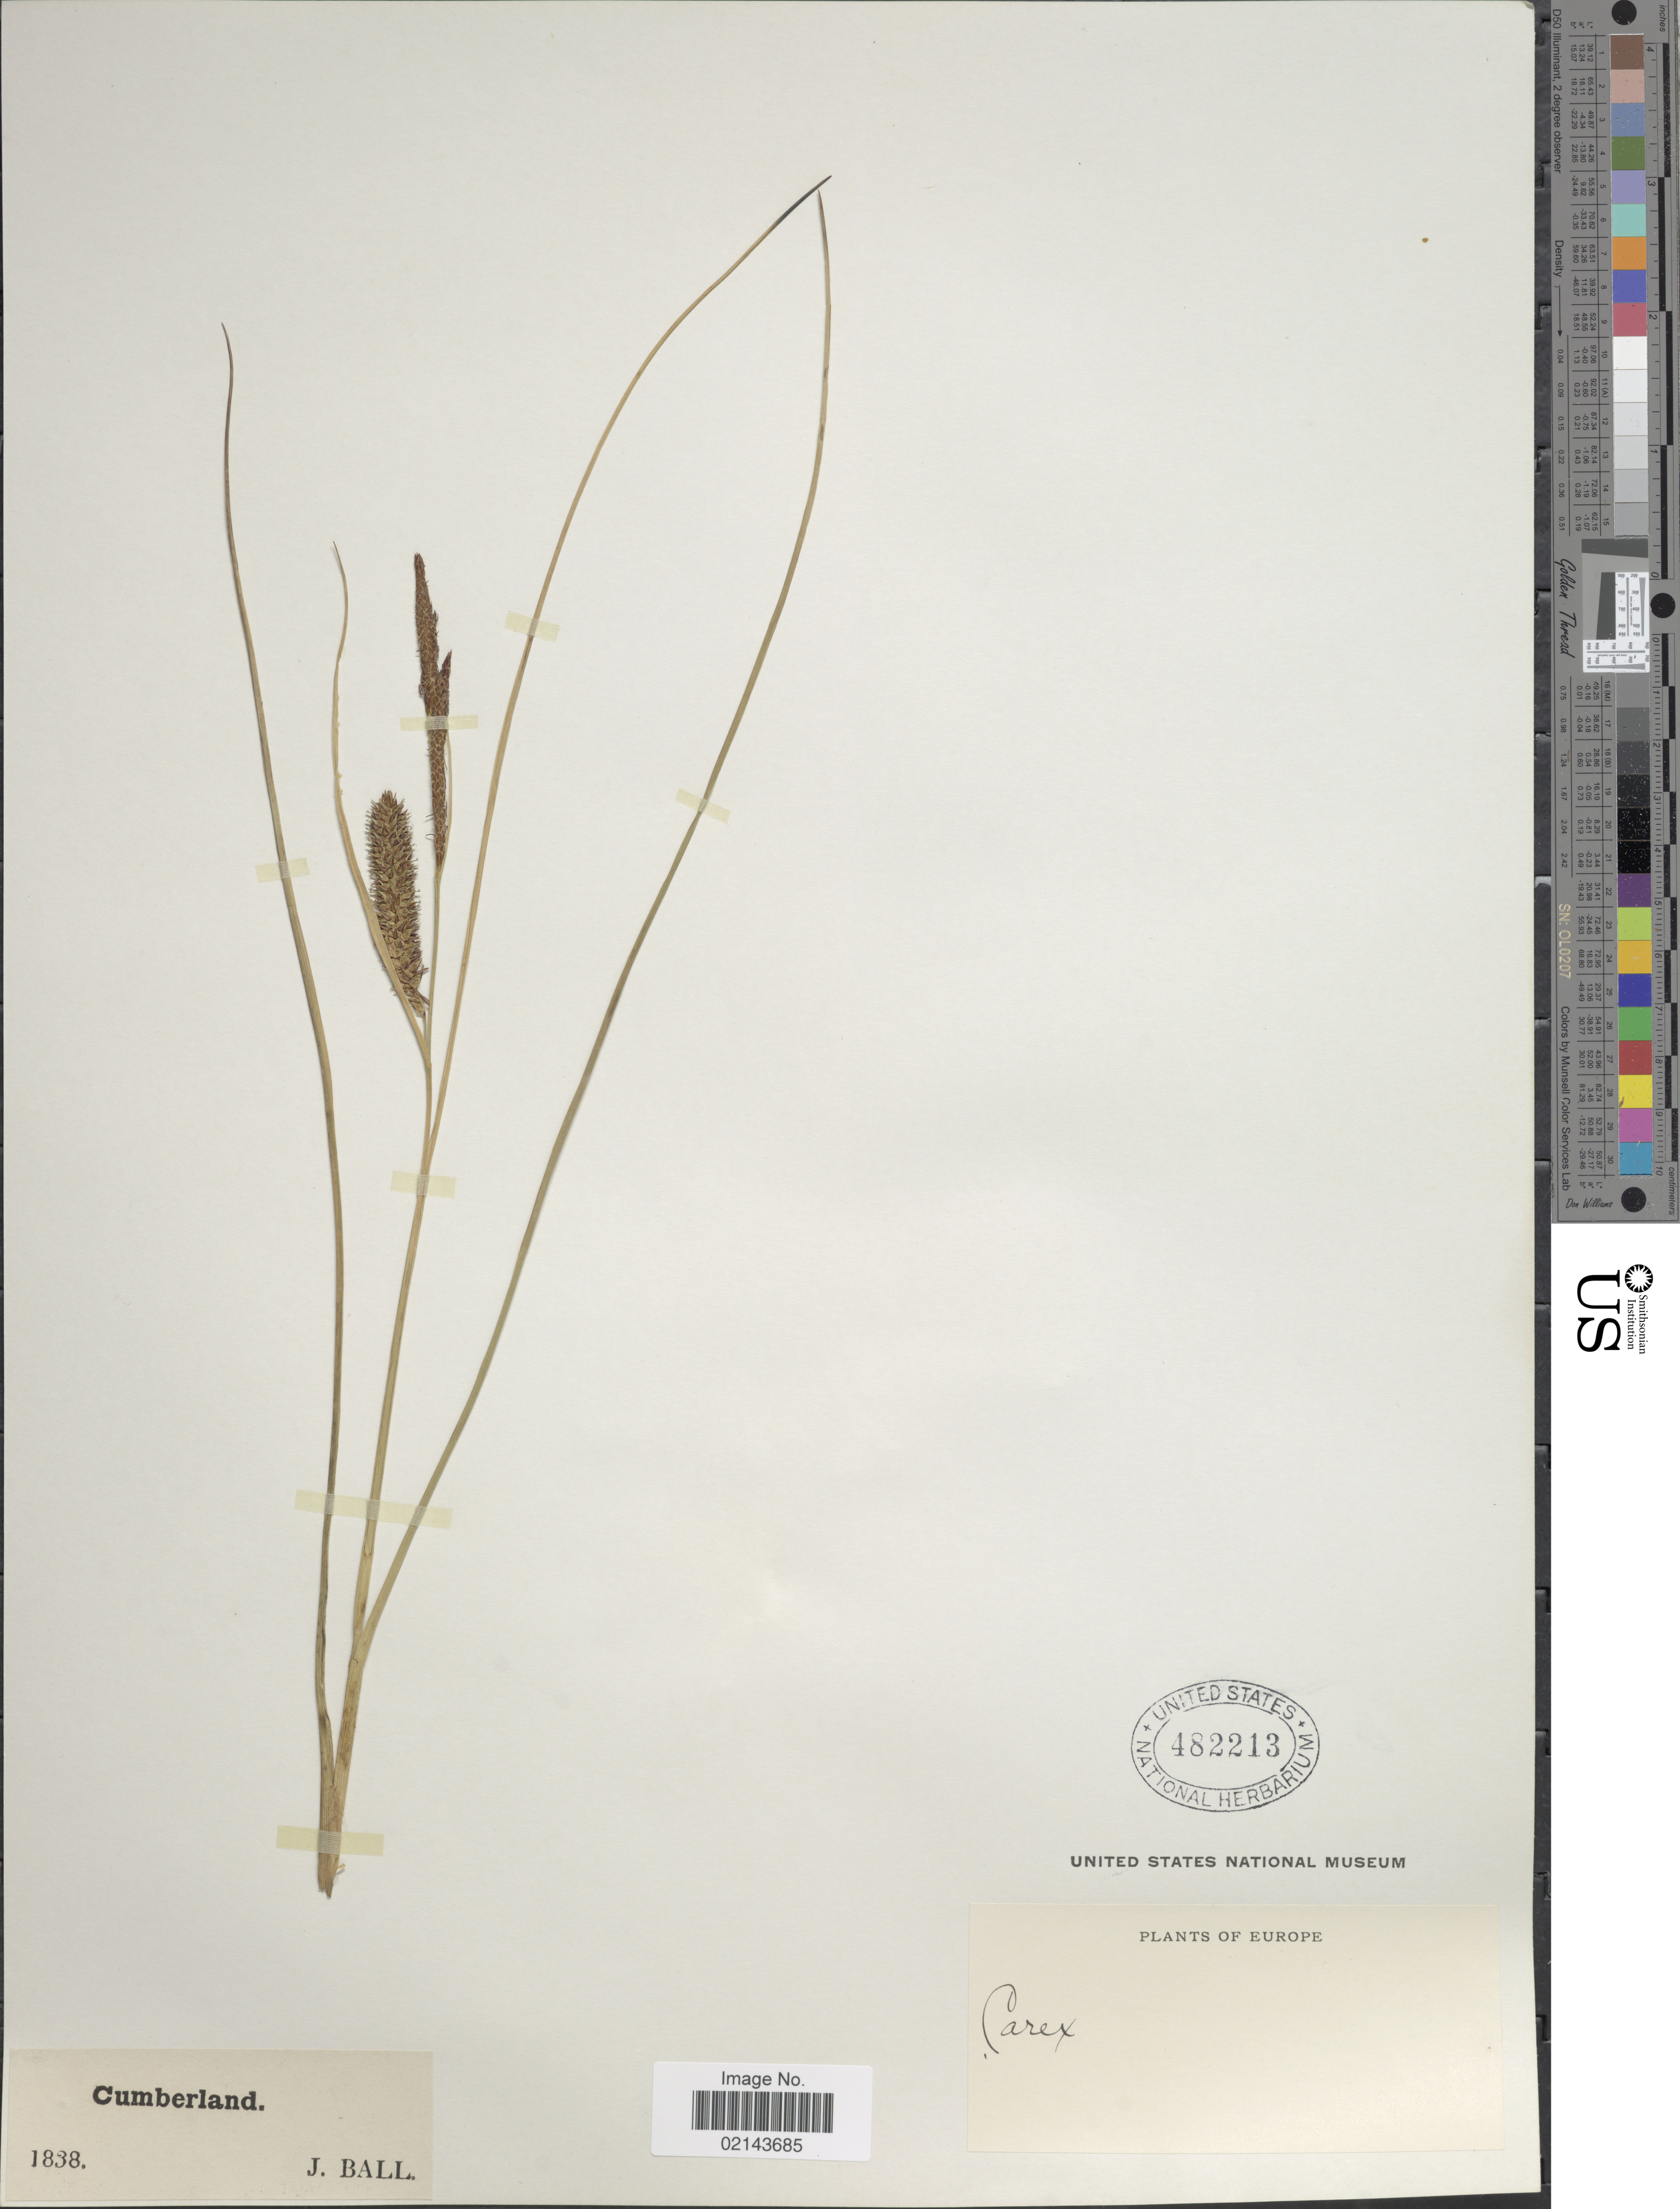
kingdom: Plantae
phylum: Tracheophyta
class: Liliopsida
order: Poales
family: Cyperaceae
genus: Carex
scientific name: Carex sp.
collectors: J. Ball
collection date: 1838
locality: Europe, Cumberland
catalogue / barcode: US 482213